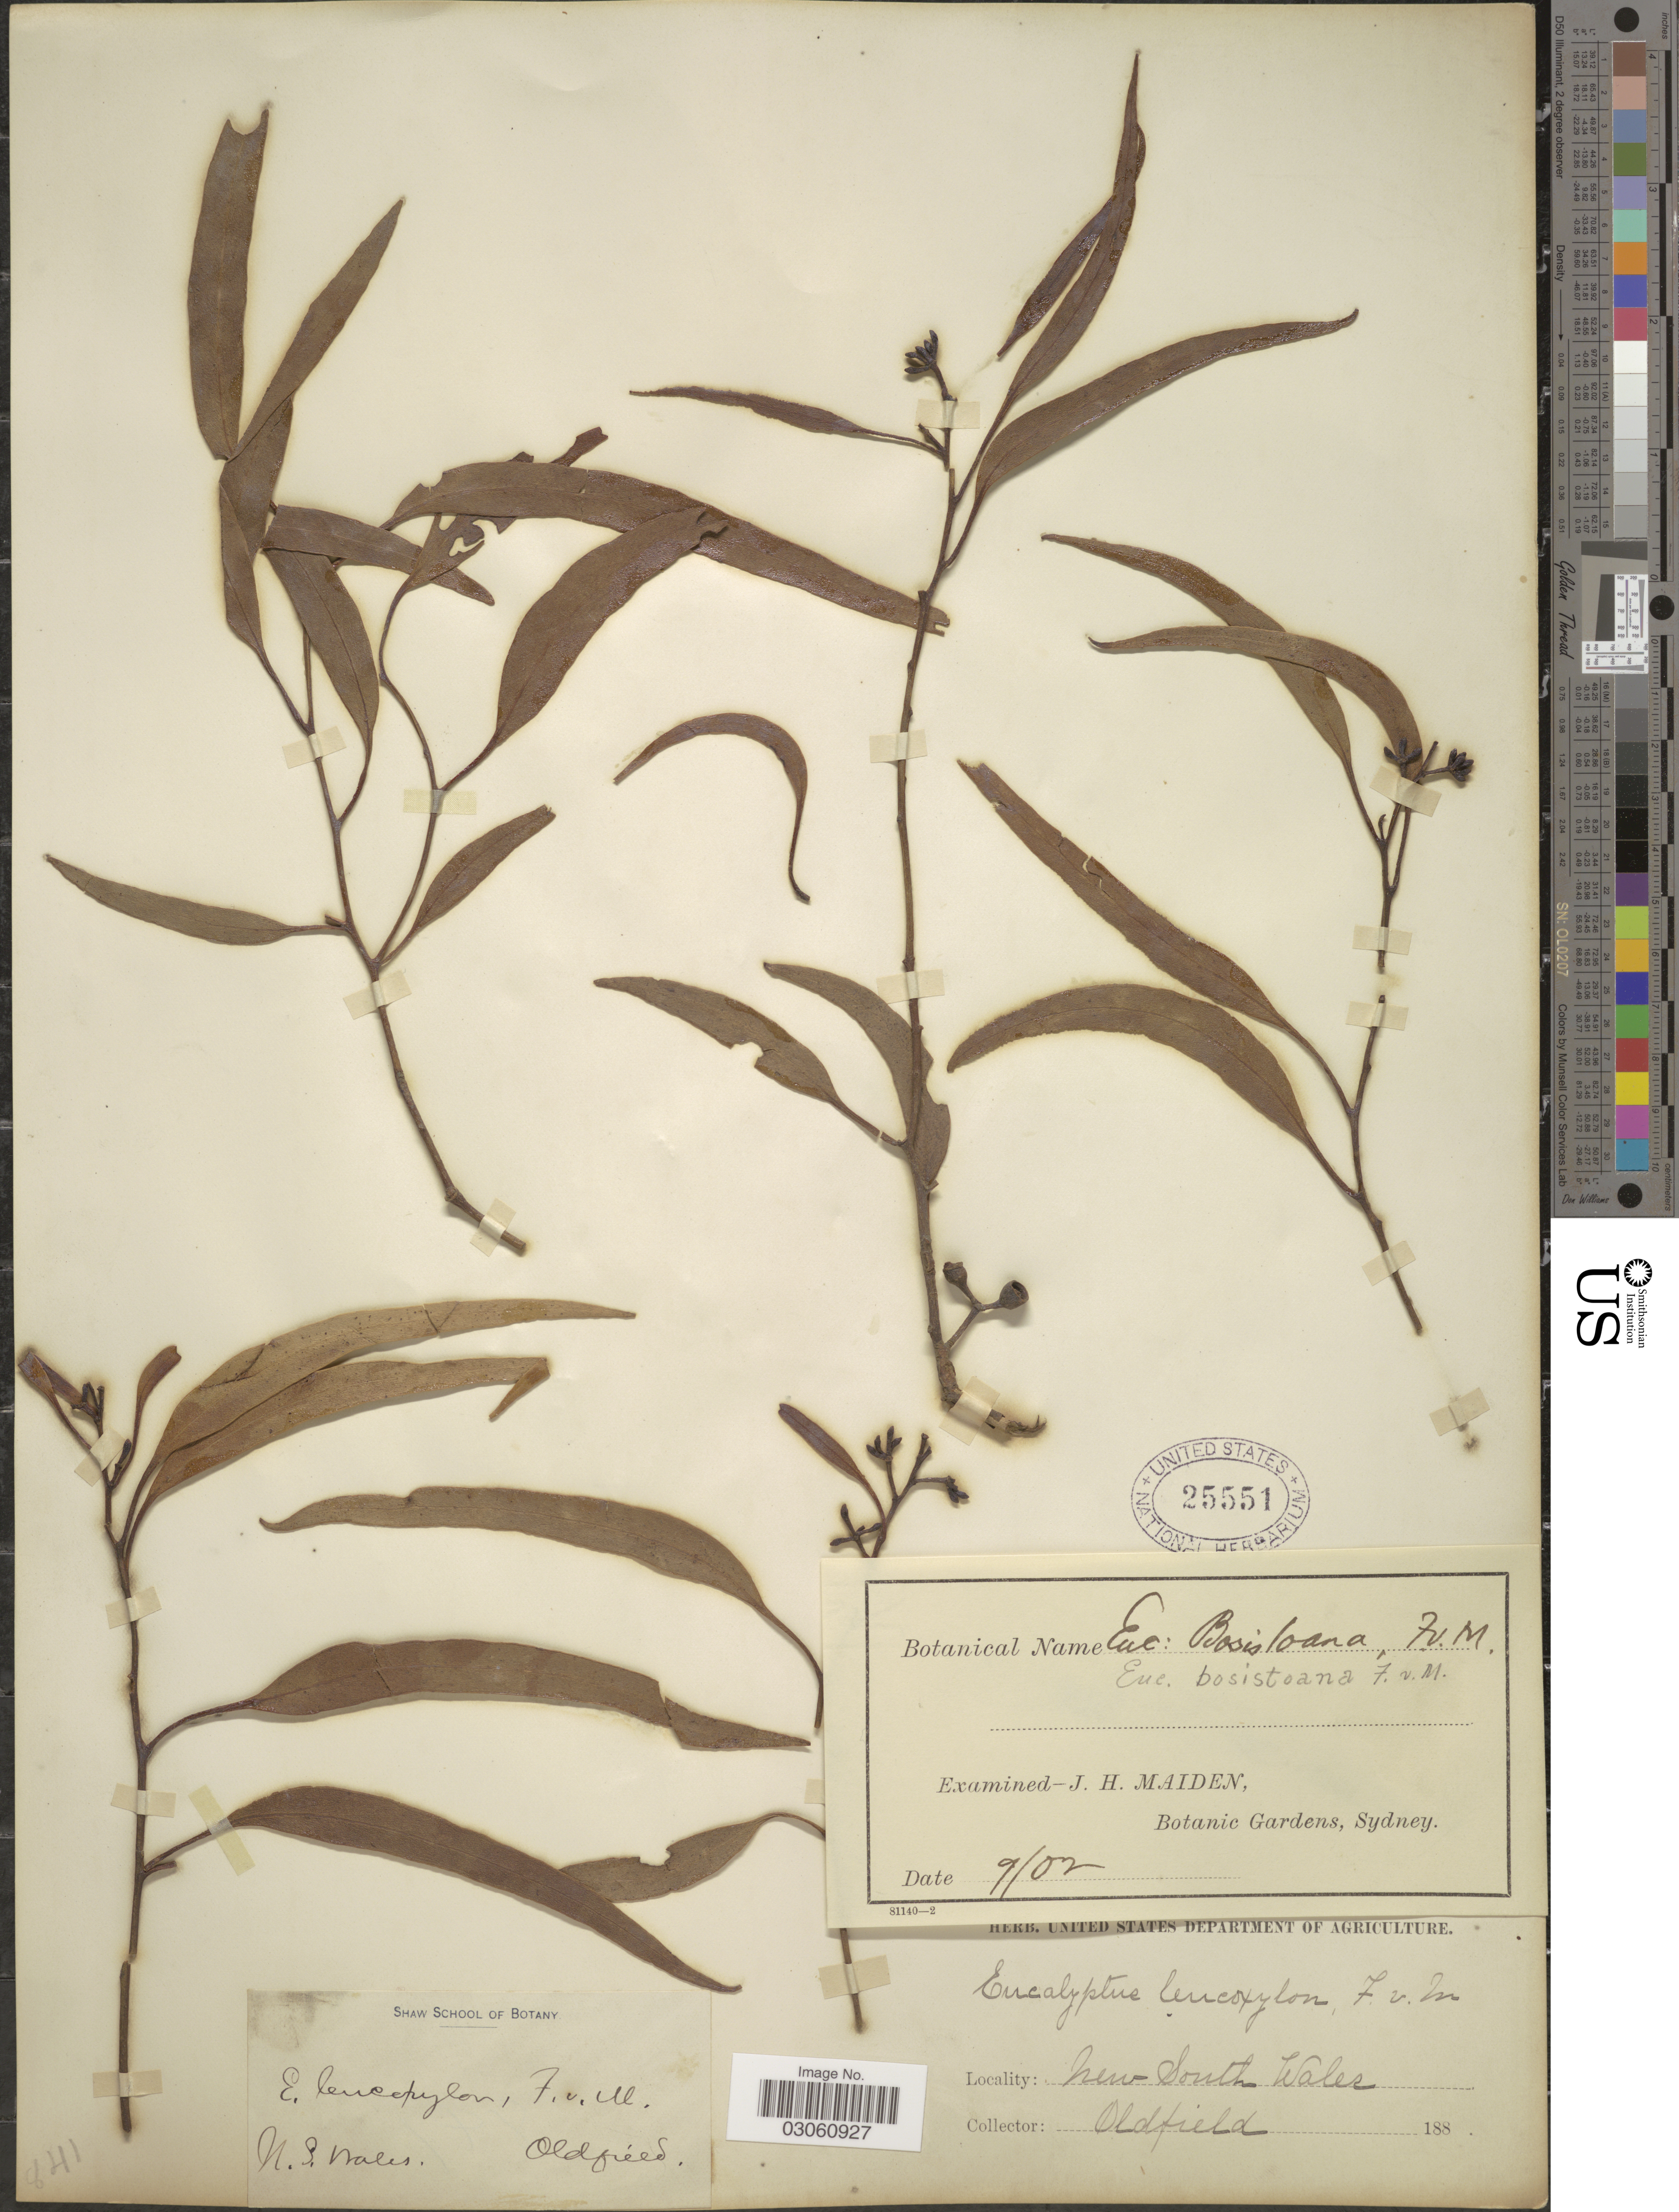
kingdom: Plantae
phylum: Tracheophyta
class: Magnoliopsida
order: Myrtales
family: Myrtaceae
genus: Eucalyptus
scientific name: Eucalyptus bosistoana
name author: F. Muell.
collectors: Oldfield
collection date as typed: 188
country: Australia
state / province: New South Wales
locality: N.S. Wales.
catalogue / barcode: US 25551